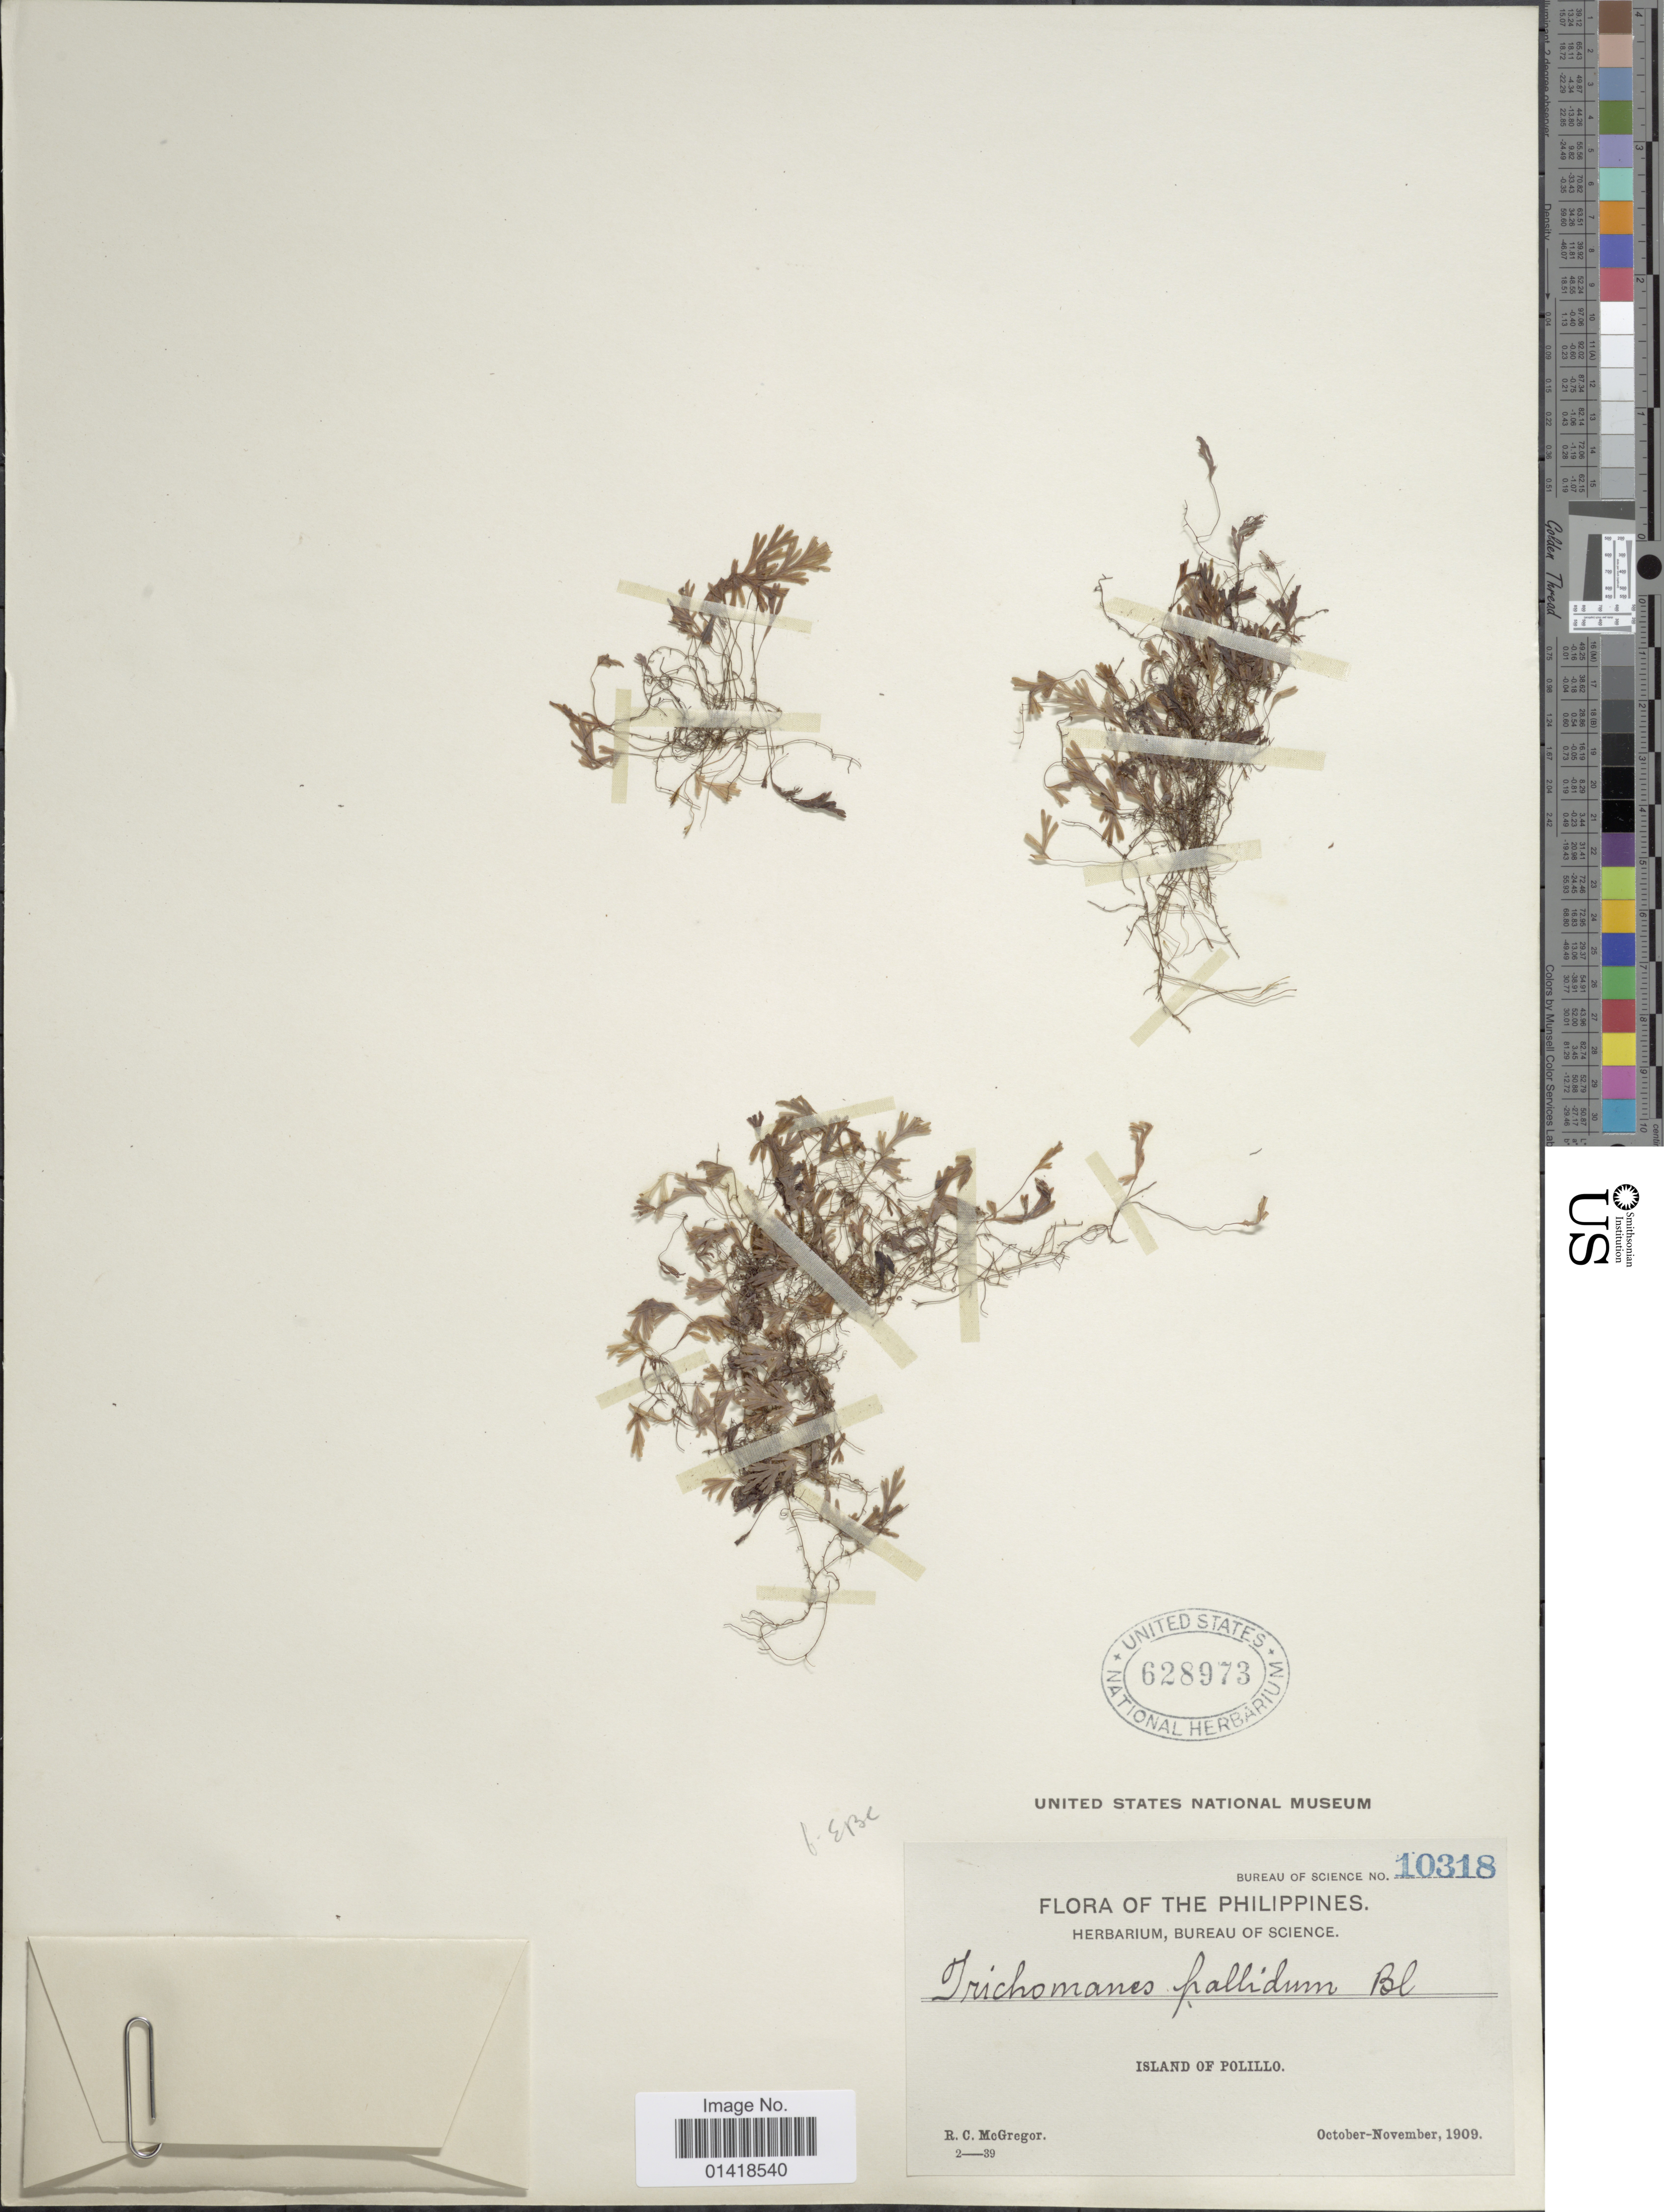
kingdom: Plantae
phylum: Tracheophyta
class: Polypodiopsida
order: Hymenophyllales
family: Hymenophyllaceae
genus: Hymenophyllum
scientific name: Hymenophyllum pallidum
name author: (Blume) Ebihara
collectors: R. C. McGregor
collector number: Bureau of Science 10318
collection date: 1909-10/1909-11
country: Philippines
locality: The Philippines. Island of Polillo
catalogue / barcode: US 628973